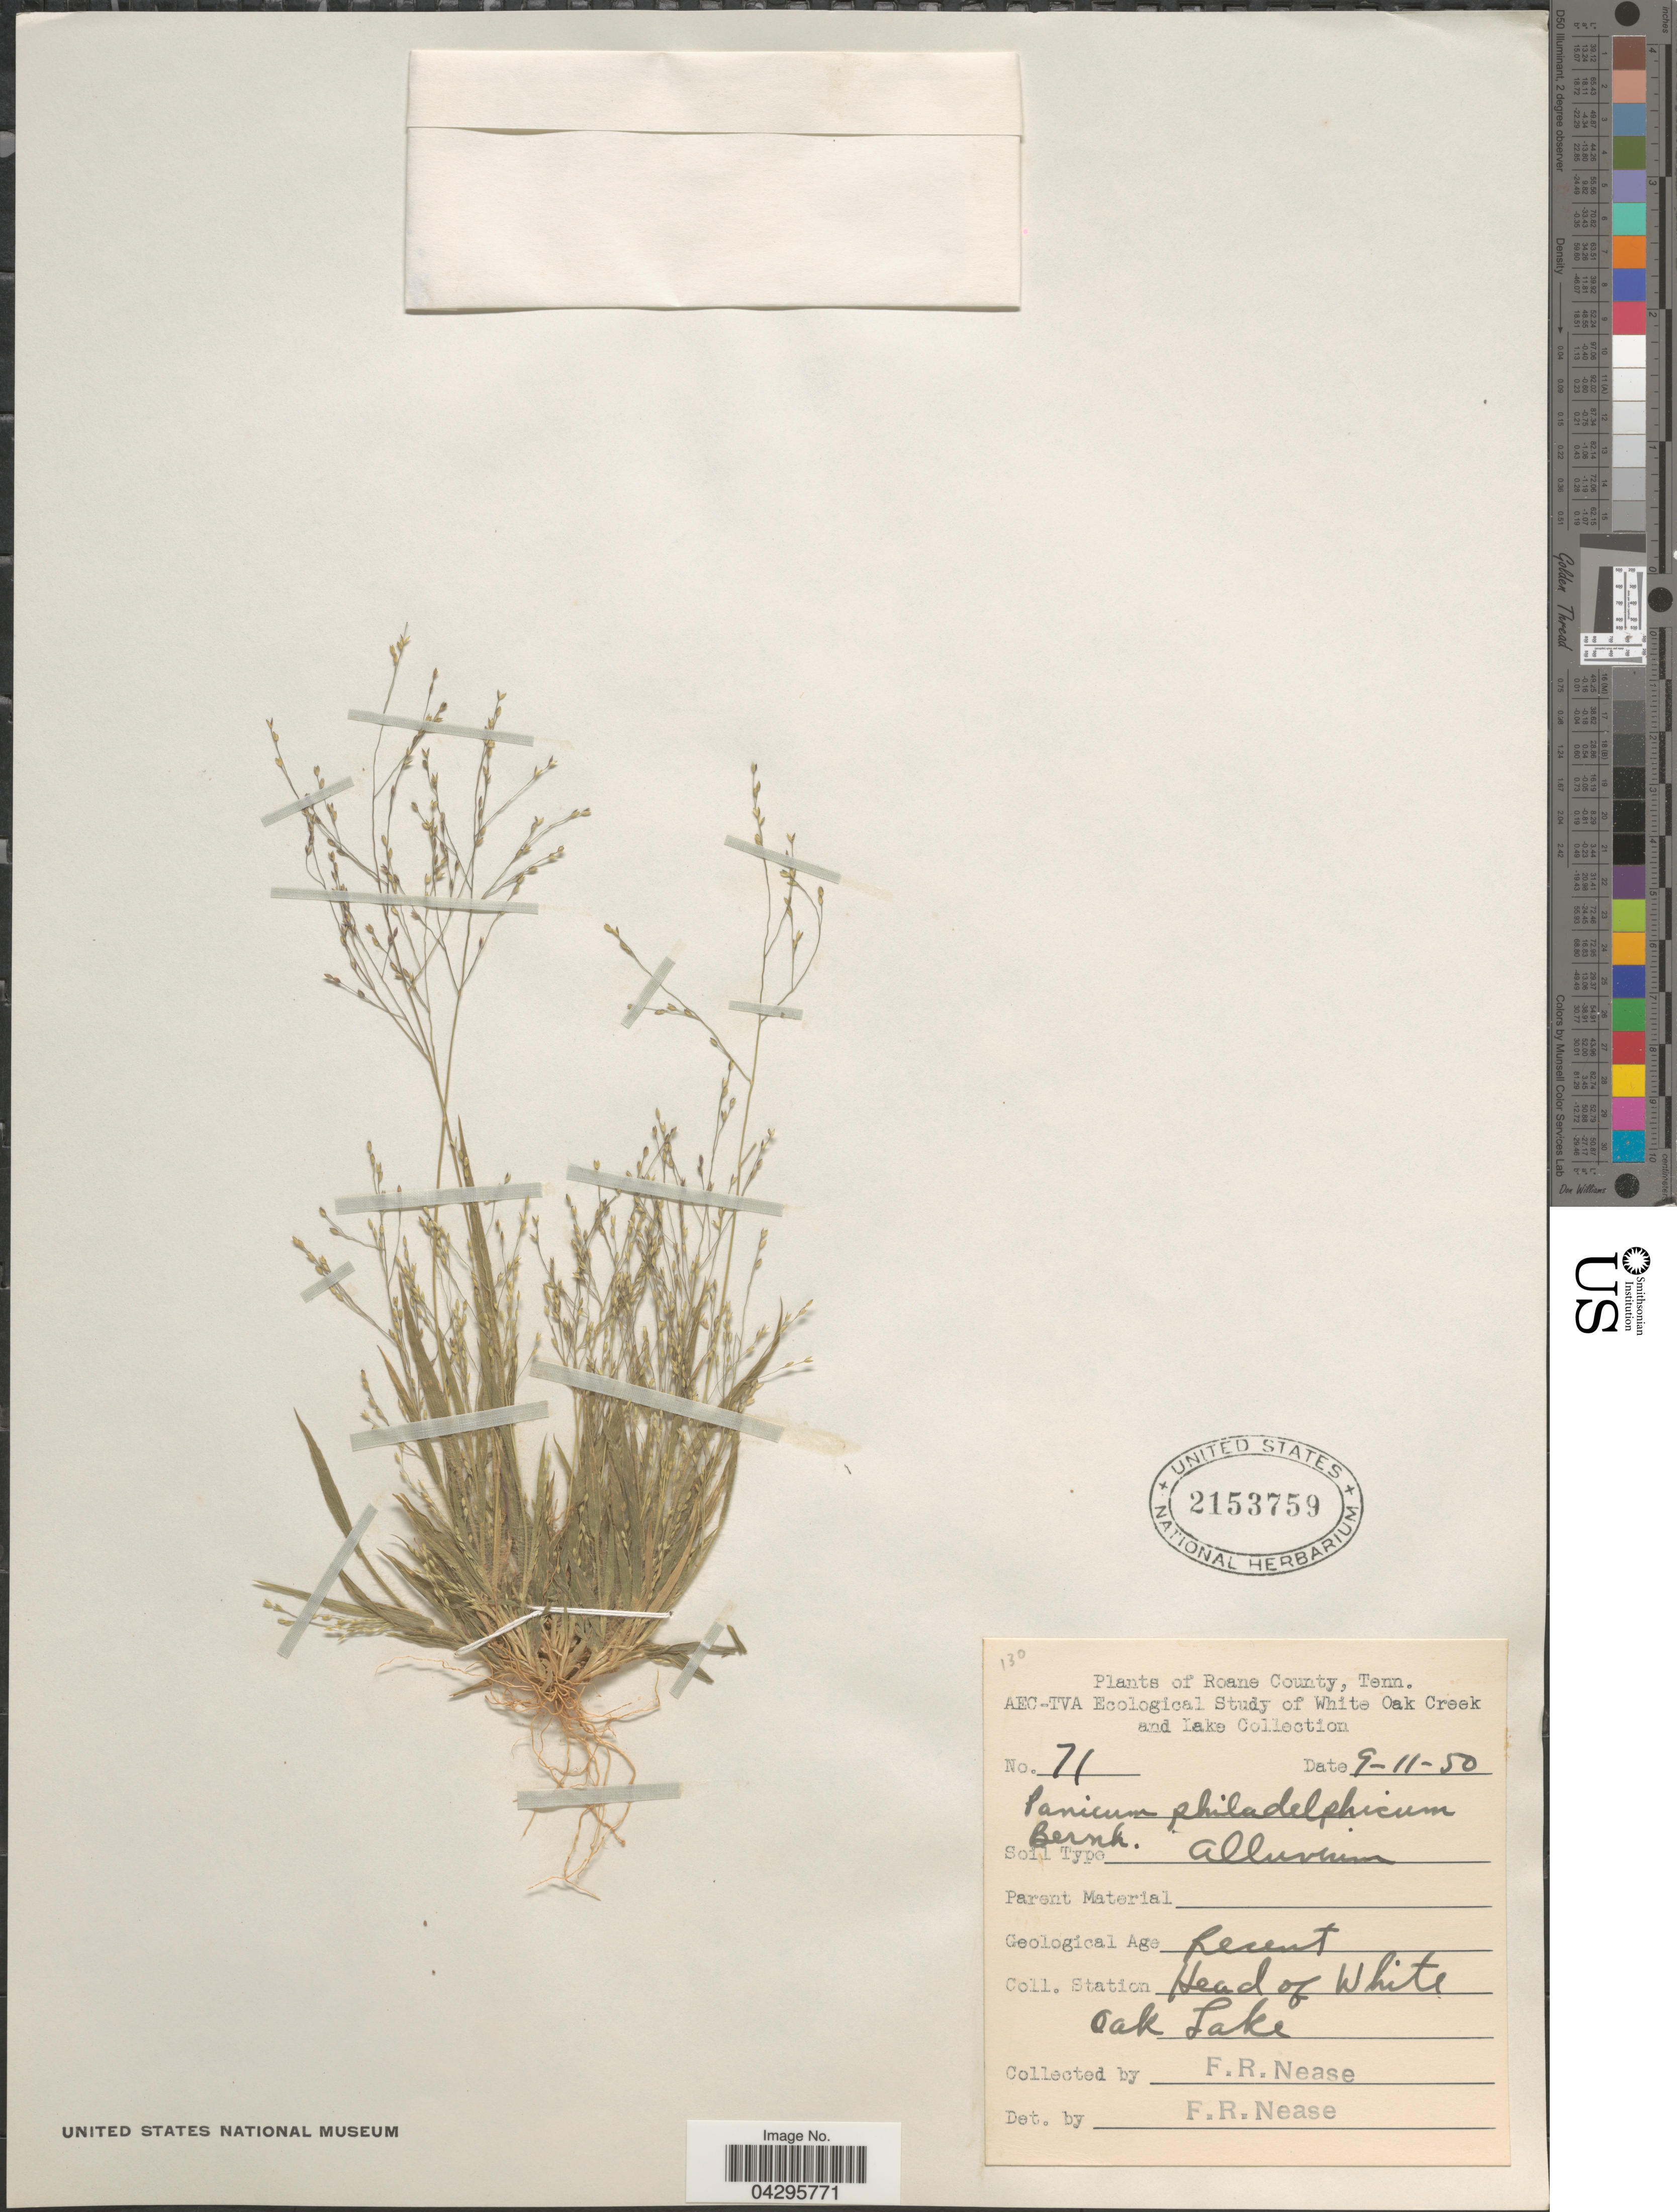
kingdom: Plantae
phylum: Tracheophyta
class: Liliopsida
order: Poales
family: Poaceae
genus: Panicum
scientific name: Panicum philadelphicum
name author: Bernh. ex Trin.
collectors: F. Nease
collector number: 71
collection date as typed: Transcribed d/m/y: 11/9/50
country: United States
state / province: Tennessee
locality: Roane County. Station Head of White Oak Lake.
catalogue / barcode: US 2153759